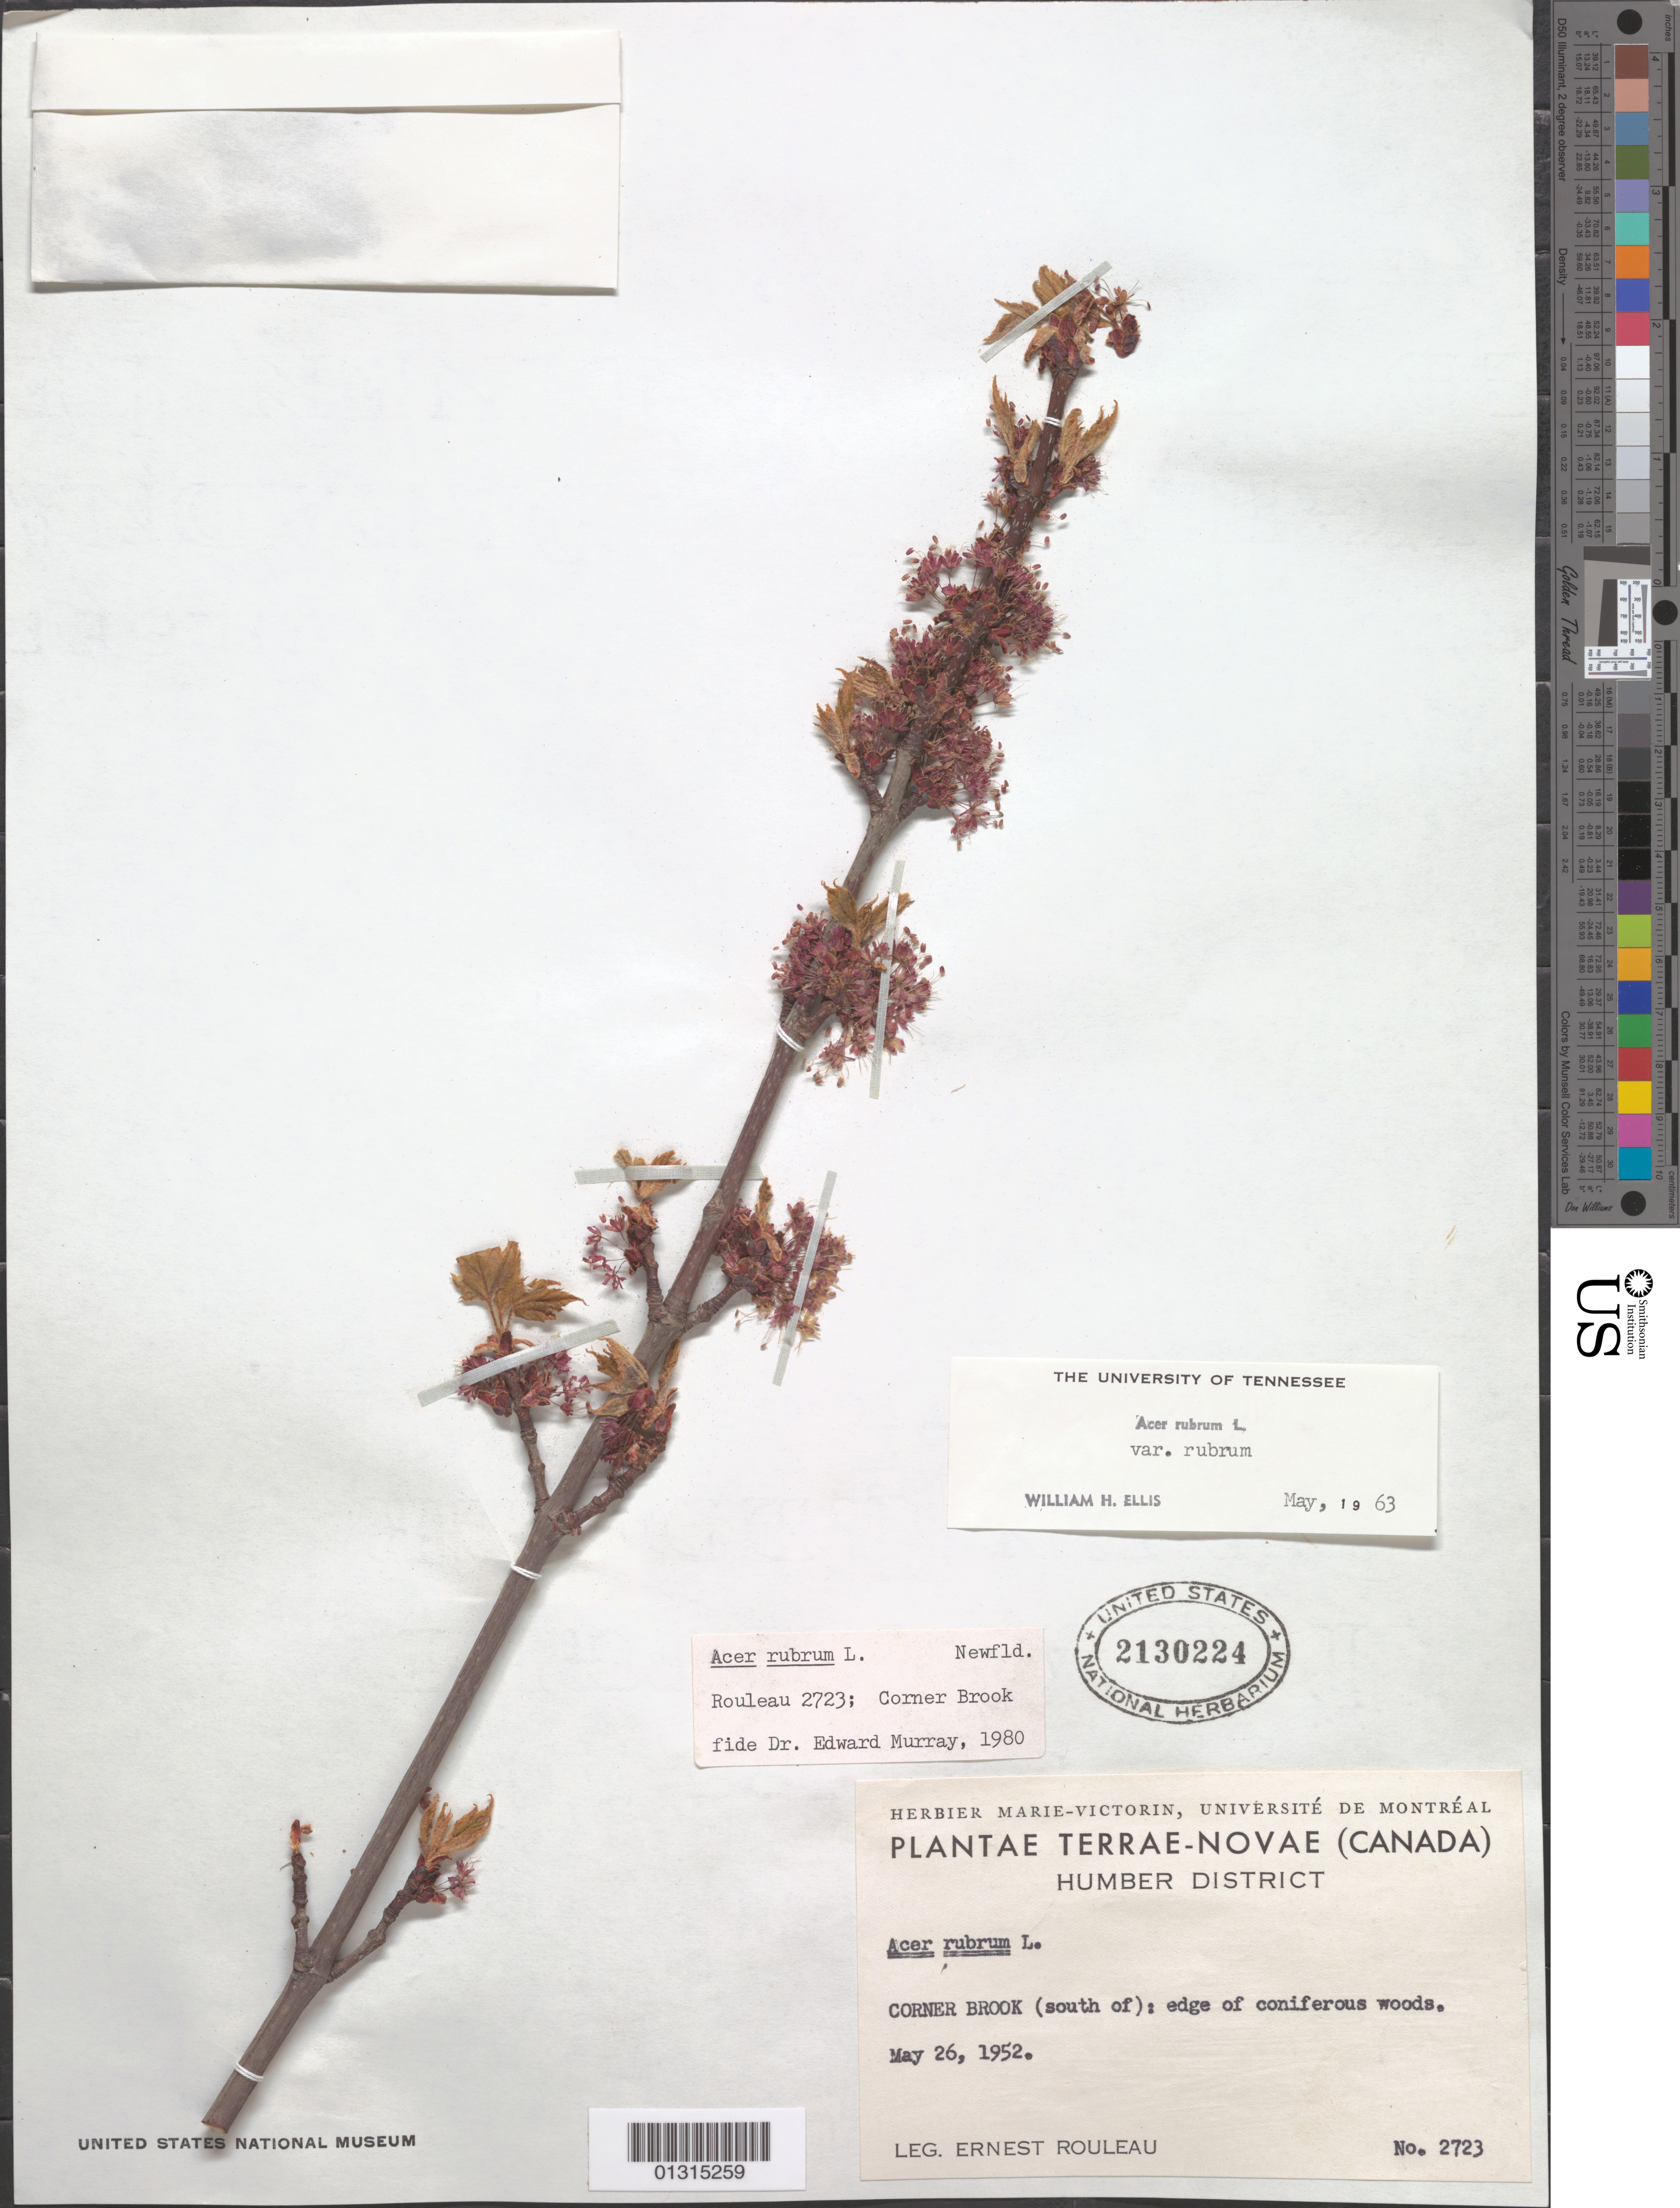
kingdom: Plantae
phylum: Tracheophyta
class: Magnoliopsida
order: Sapindales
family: Sapindaceae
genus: Acer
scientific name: Acer rubrum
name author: L.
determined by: Murray, Edward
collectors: E. Rouleau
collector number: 2723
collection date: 1952-05-26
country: Canada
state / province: Newfoundland and Labrador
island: Newfoundland Island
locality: Humber District, Corner Brook (south of)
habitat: Edge of coniferous woods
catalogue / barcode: US 2130224